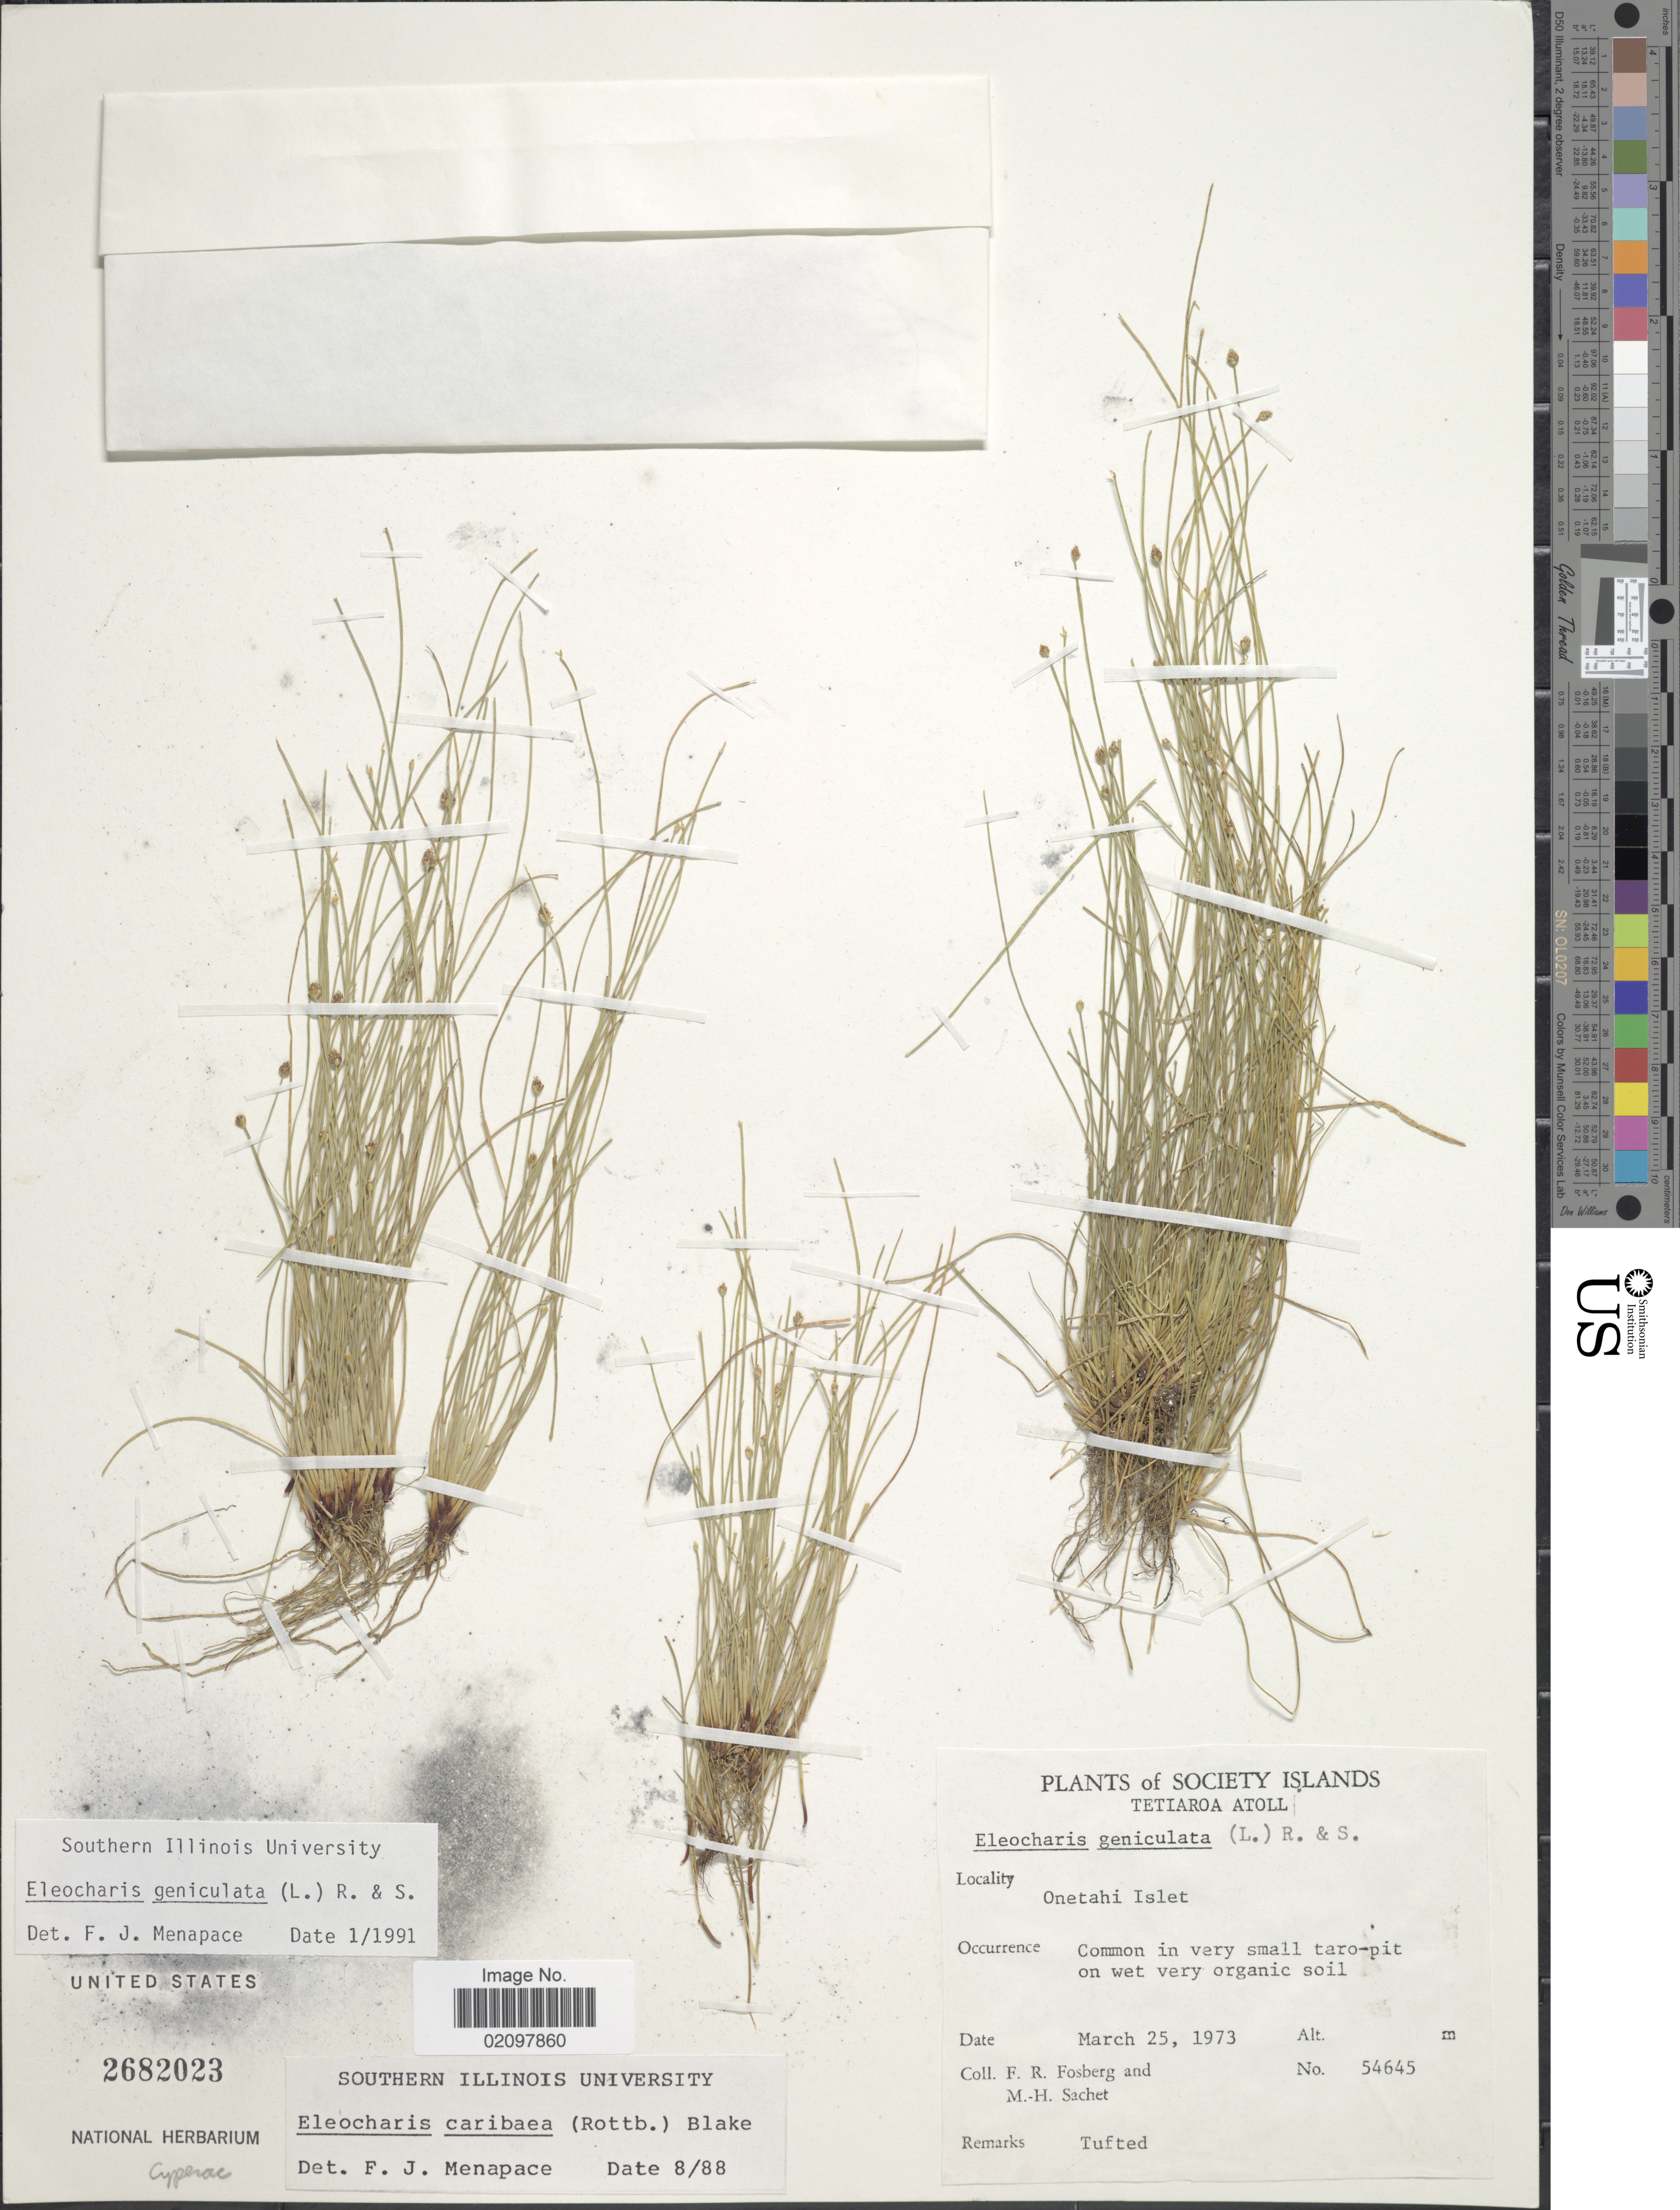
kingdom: Plantae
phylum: Tracheophyta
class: Liliopsida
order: Poales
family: Cyperaceae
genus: Eleocharis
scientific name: Eleocharis geniculata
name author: (L.) Roem. & Schult.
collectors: F. R. Fosberg & M.-H. Sachet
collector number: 54645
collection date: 1973-03-25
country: French Polynesia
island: Tetiaroa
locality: Society Islands. Tetiaroa Atoll. Onetahi Islet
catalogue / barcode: US 2682023